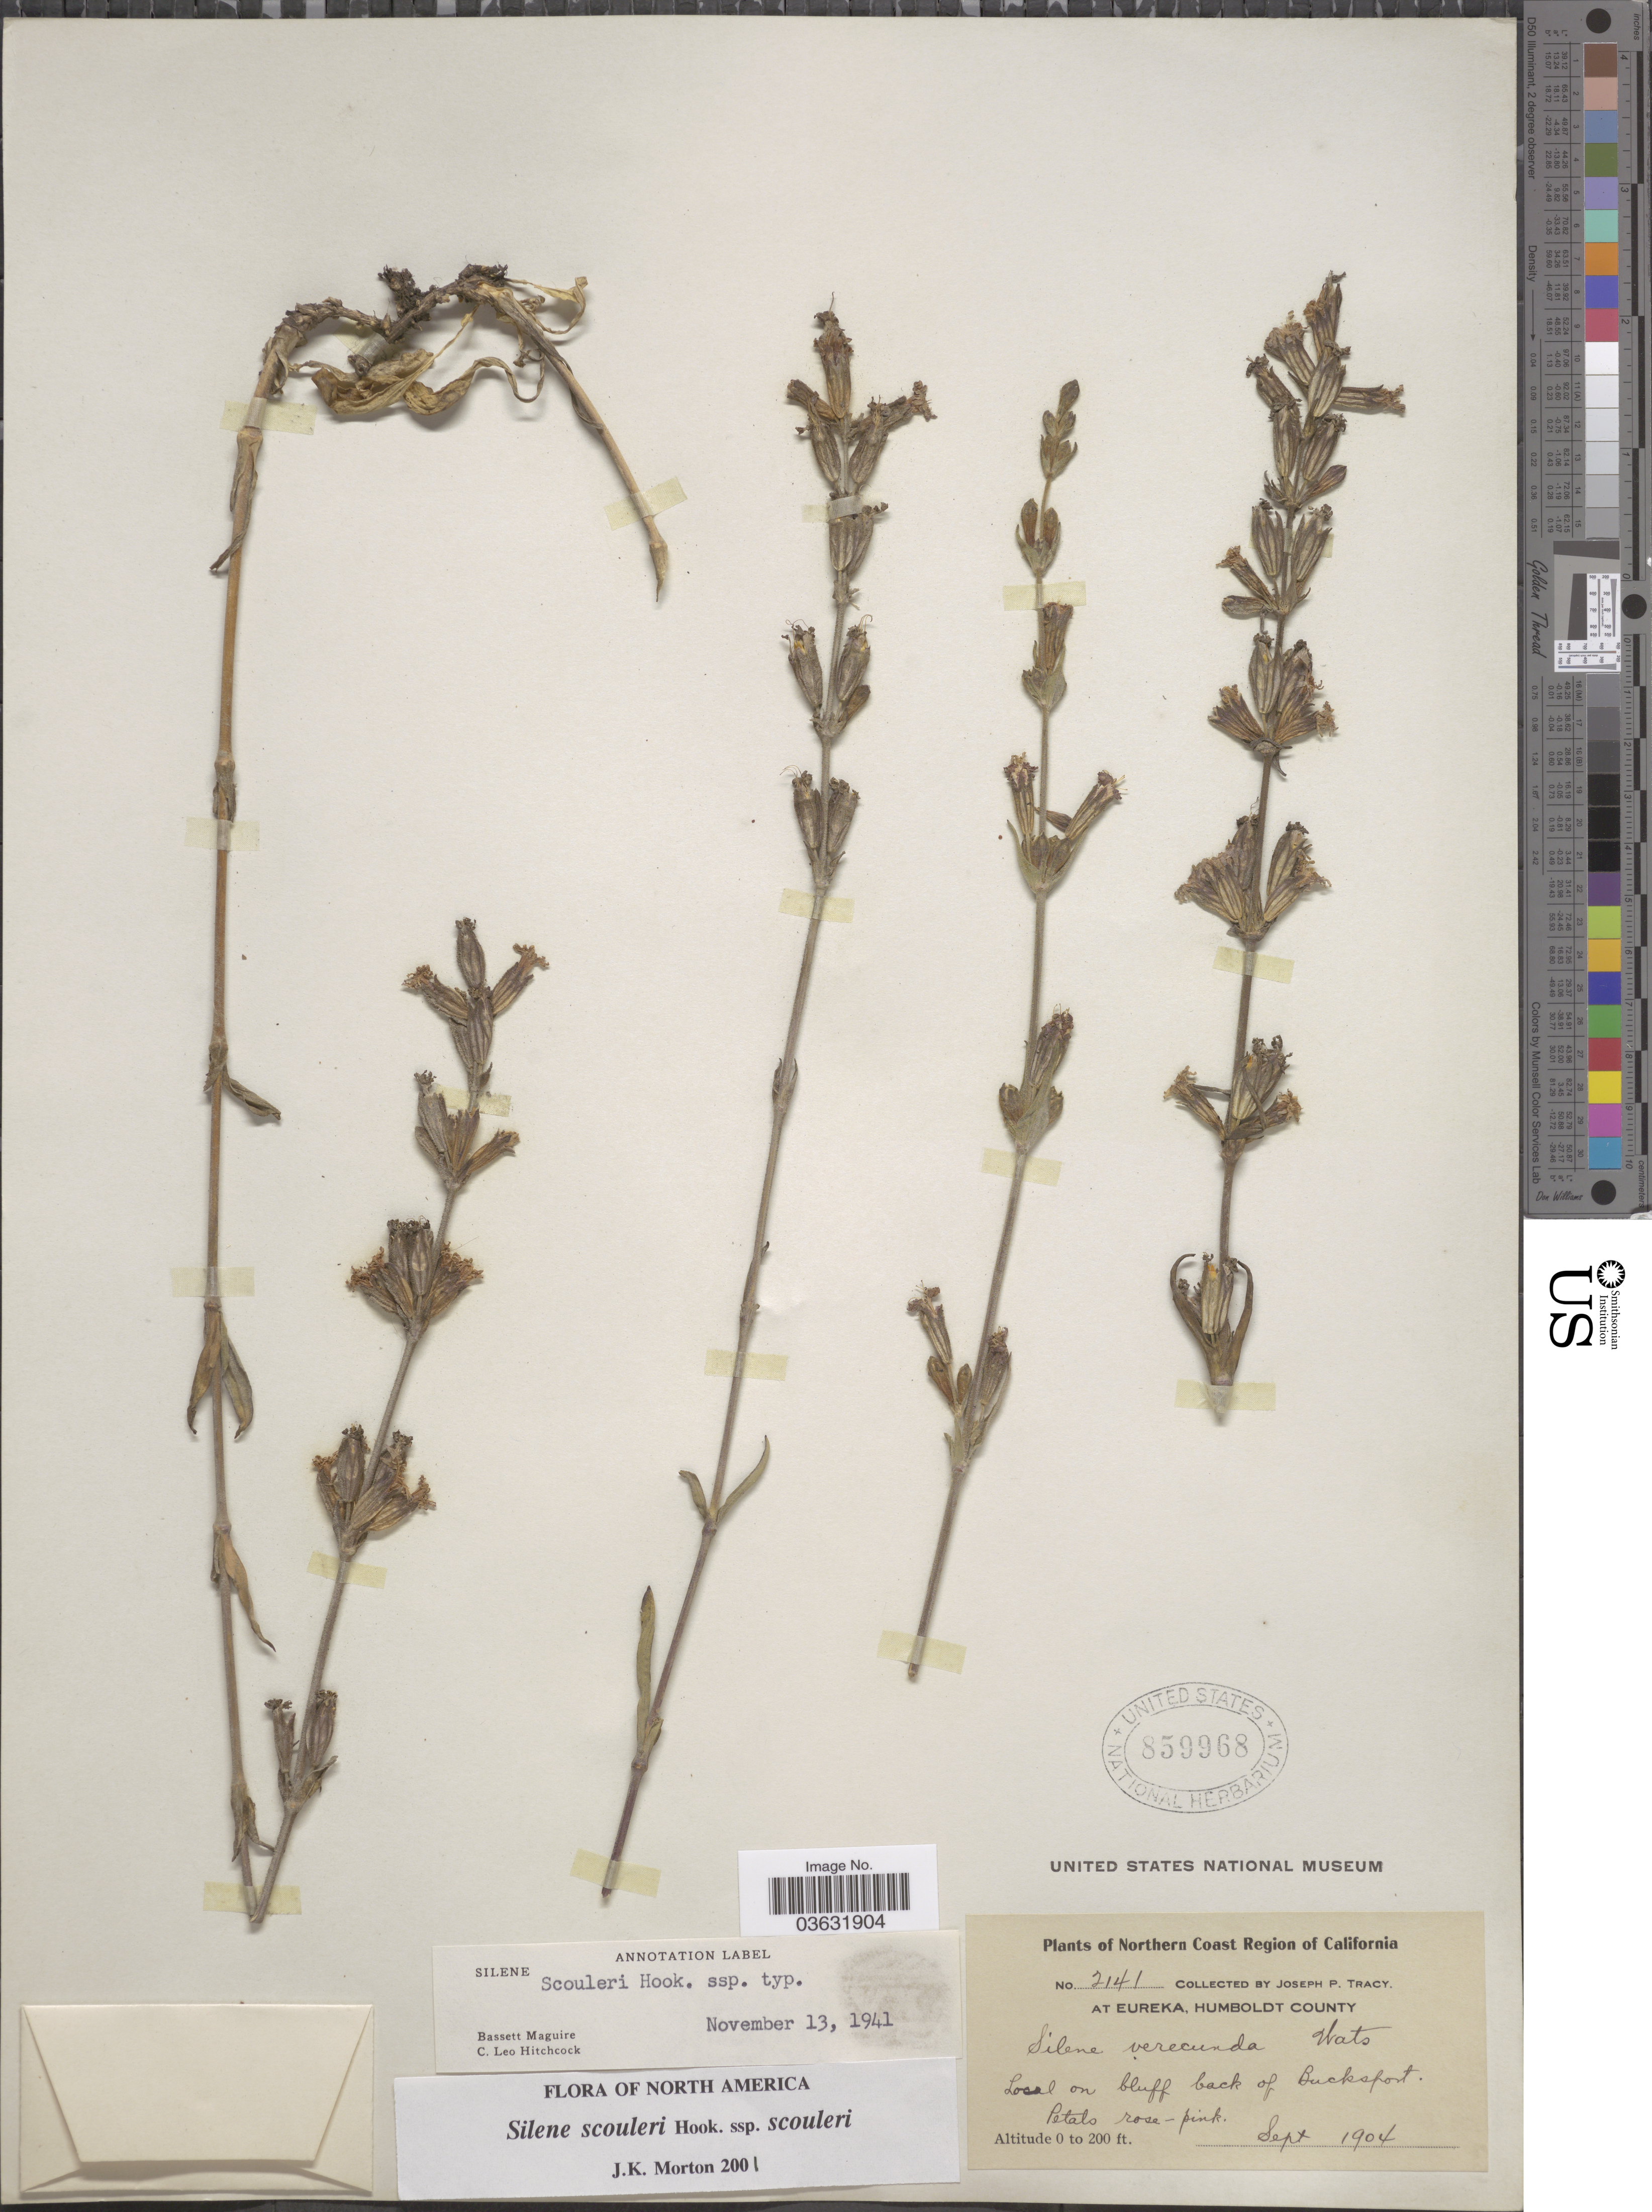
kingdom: Plantae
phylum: Tracheophyta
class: Magnoliopsida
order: Caryophyllales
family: Caryophyllaceae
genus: Silene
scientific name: Silene scouleri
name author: Hook.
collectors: J. Tracy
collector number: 2141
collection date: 1904-09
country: United States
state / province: California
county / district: Humboldt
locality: Northern Coast Region of California. At Eureka, Humboldt County. On bluff back of Bucksport.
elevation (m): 0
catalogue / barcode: US 859968